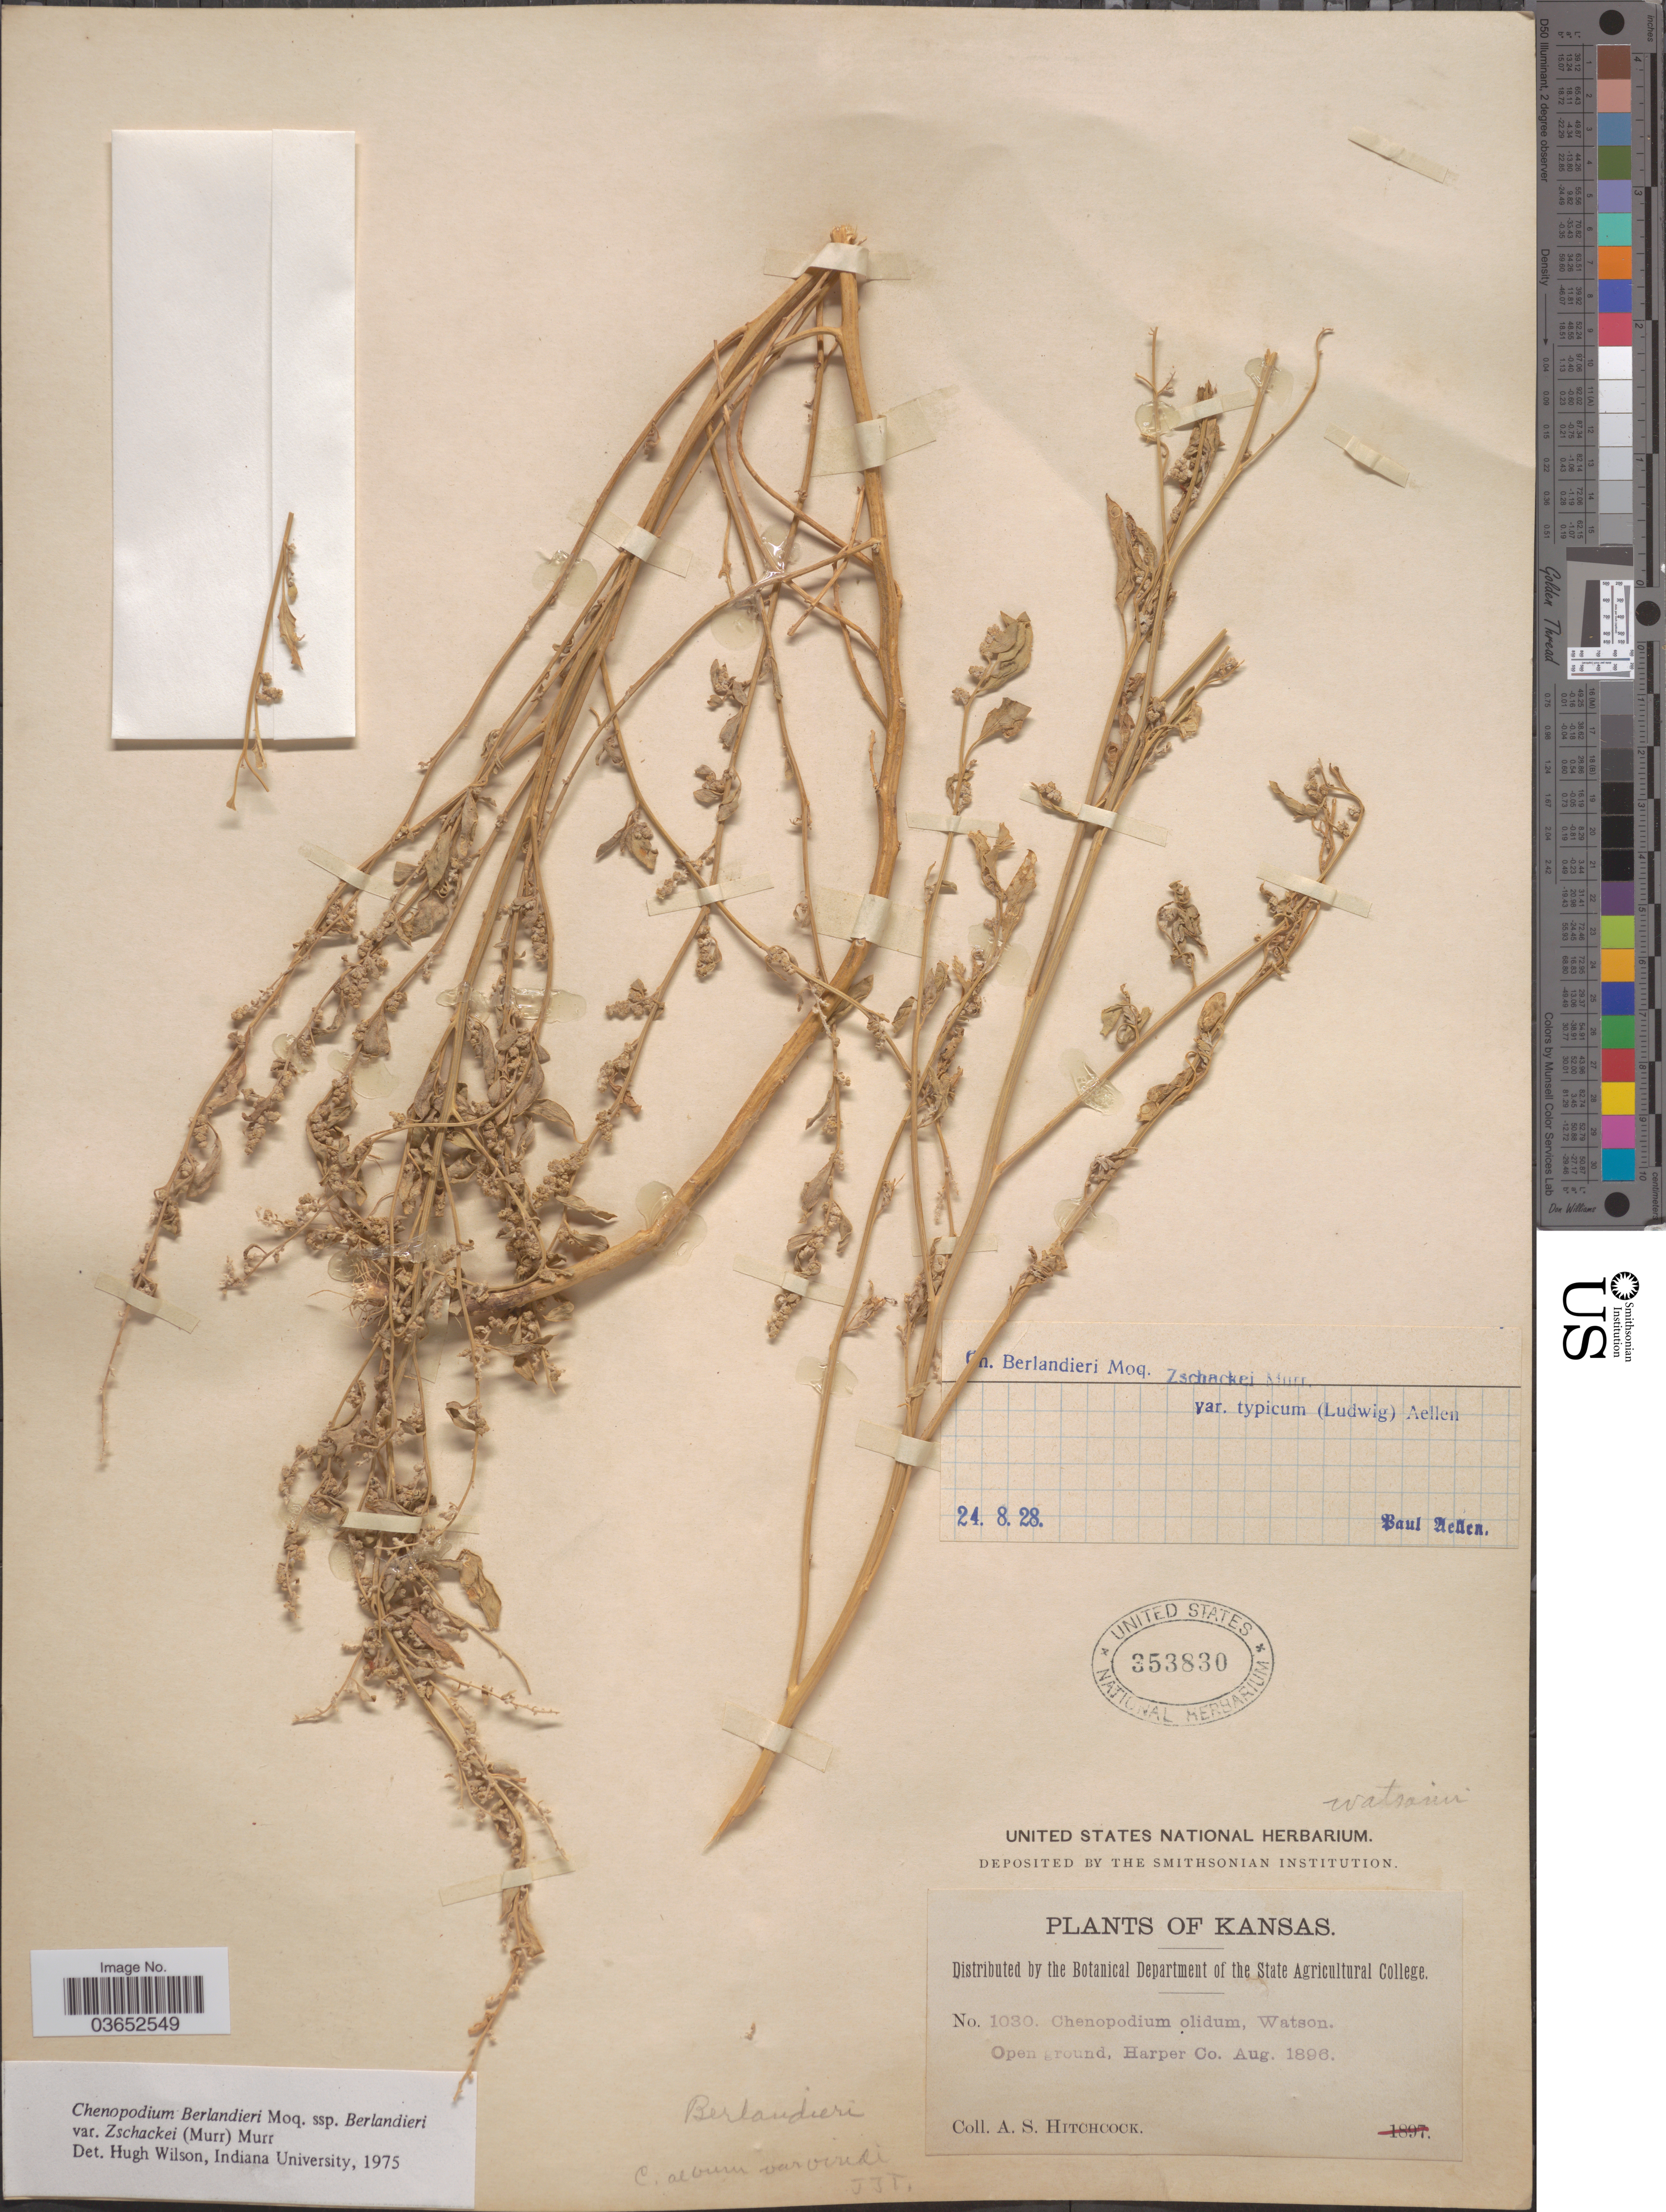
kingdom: Plantae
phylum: Tracheophyta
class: Magnoliopsida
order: Caryophyllales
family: Amaranthaceae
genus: Chenopodium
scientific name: Chenopodium berlandieri var. typicum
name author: A. Ludw. ex Graebn.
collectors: A. S. Hitchcock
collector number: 1030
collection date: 1896-08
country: United States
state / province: Kansas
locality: Harper Co.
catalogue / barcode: US 353830